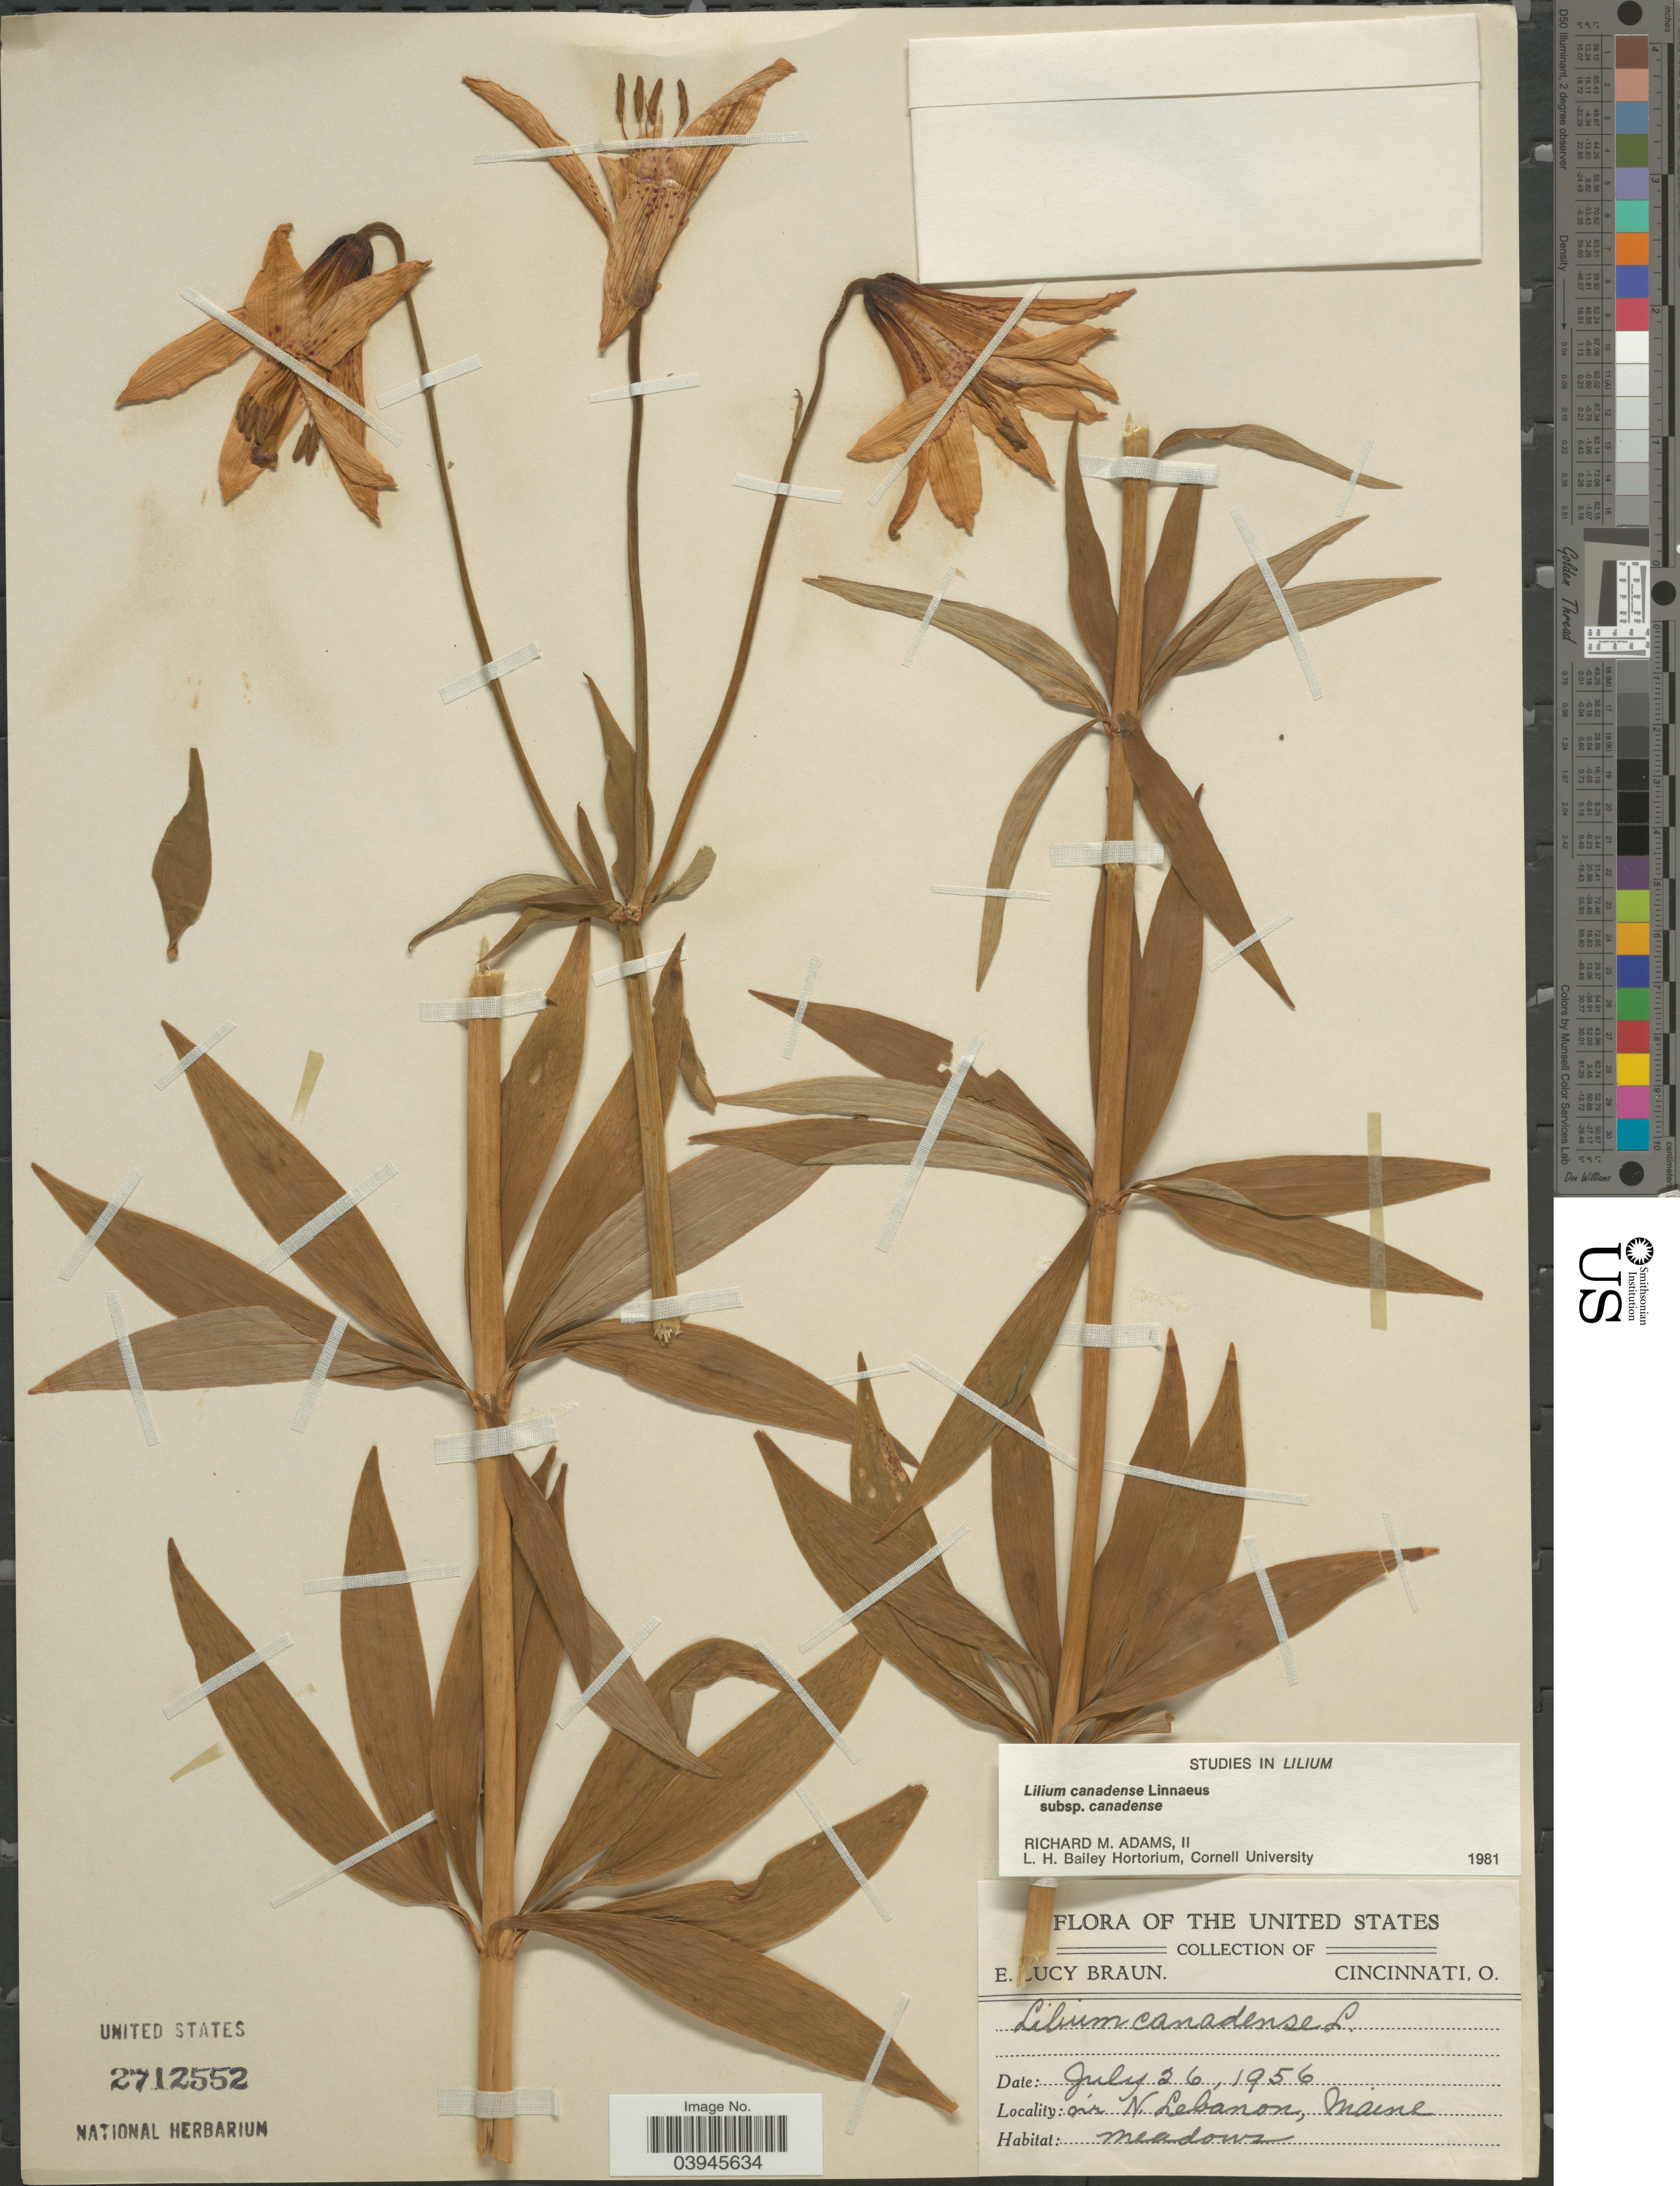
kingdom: Plantae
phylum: Tracheophyta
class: Liliopsida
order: Liliales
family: Liliaceae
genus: Lilium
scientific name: Lilium canadense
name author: L.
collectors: E. L. Braun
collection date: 1956-07-26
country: United States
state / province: Maine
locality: N'r N. Lebanon.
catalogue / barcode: US 2712552